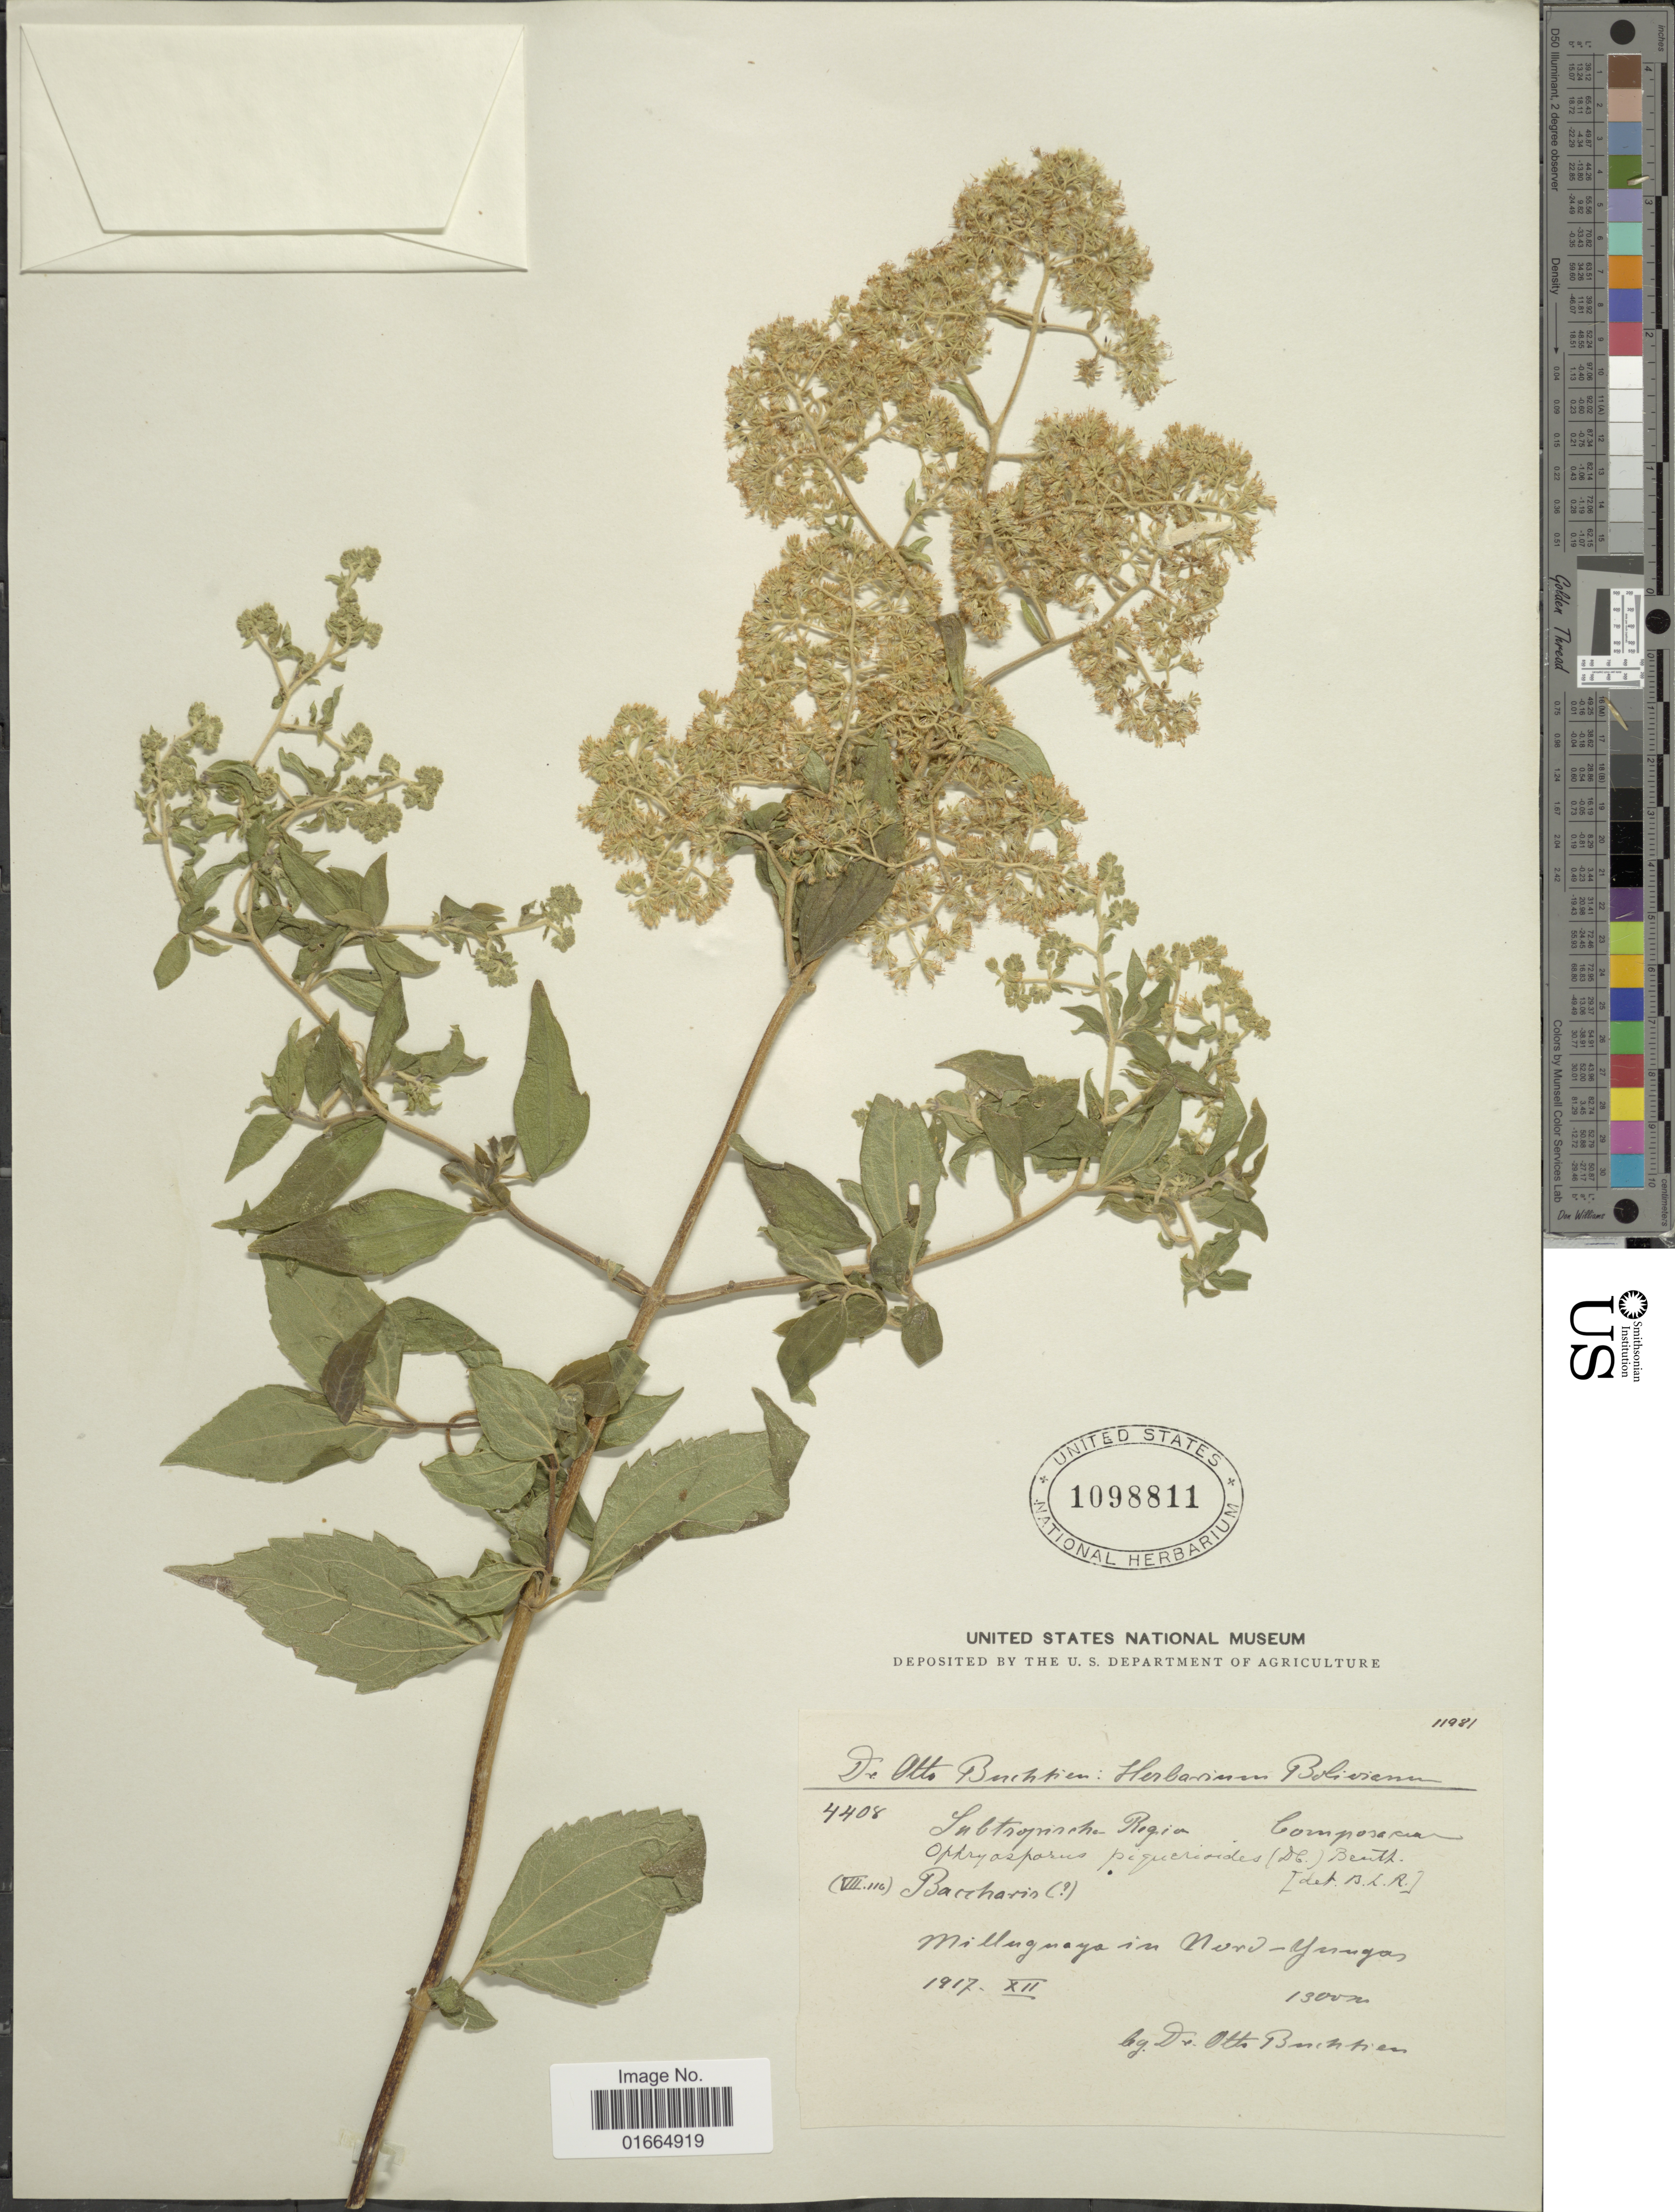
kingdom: Plantae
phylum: Tracheophyta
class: Magnoliopsida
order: Asterales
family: Asteraceae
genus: Ophryosporus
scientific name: Ophryosporus piquerioides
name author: (DC.) Benth. ex Baker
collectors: O. Buchtien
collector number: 4408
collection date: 1917-12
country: Bolivia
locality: Milluguaya in Nord-Yungas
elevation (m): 1300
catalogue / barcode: US 1098811